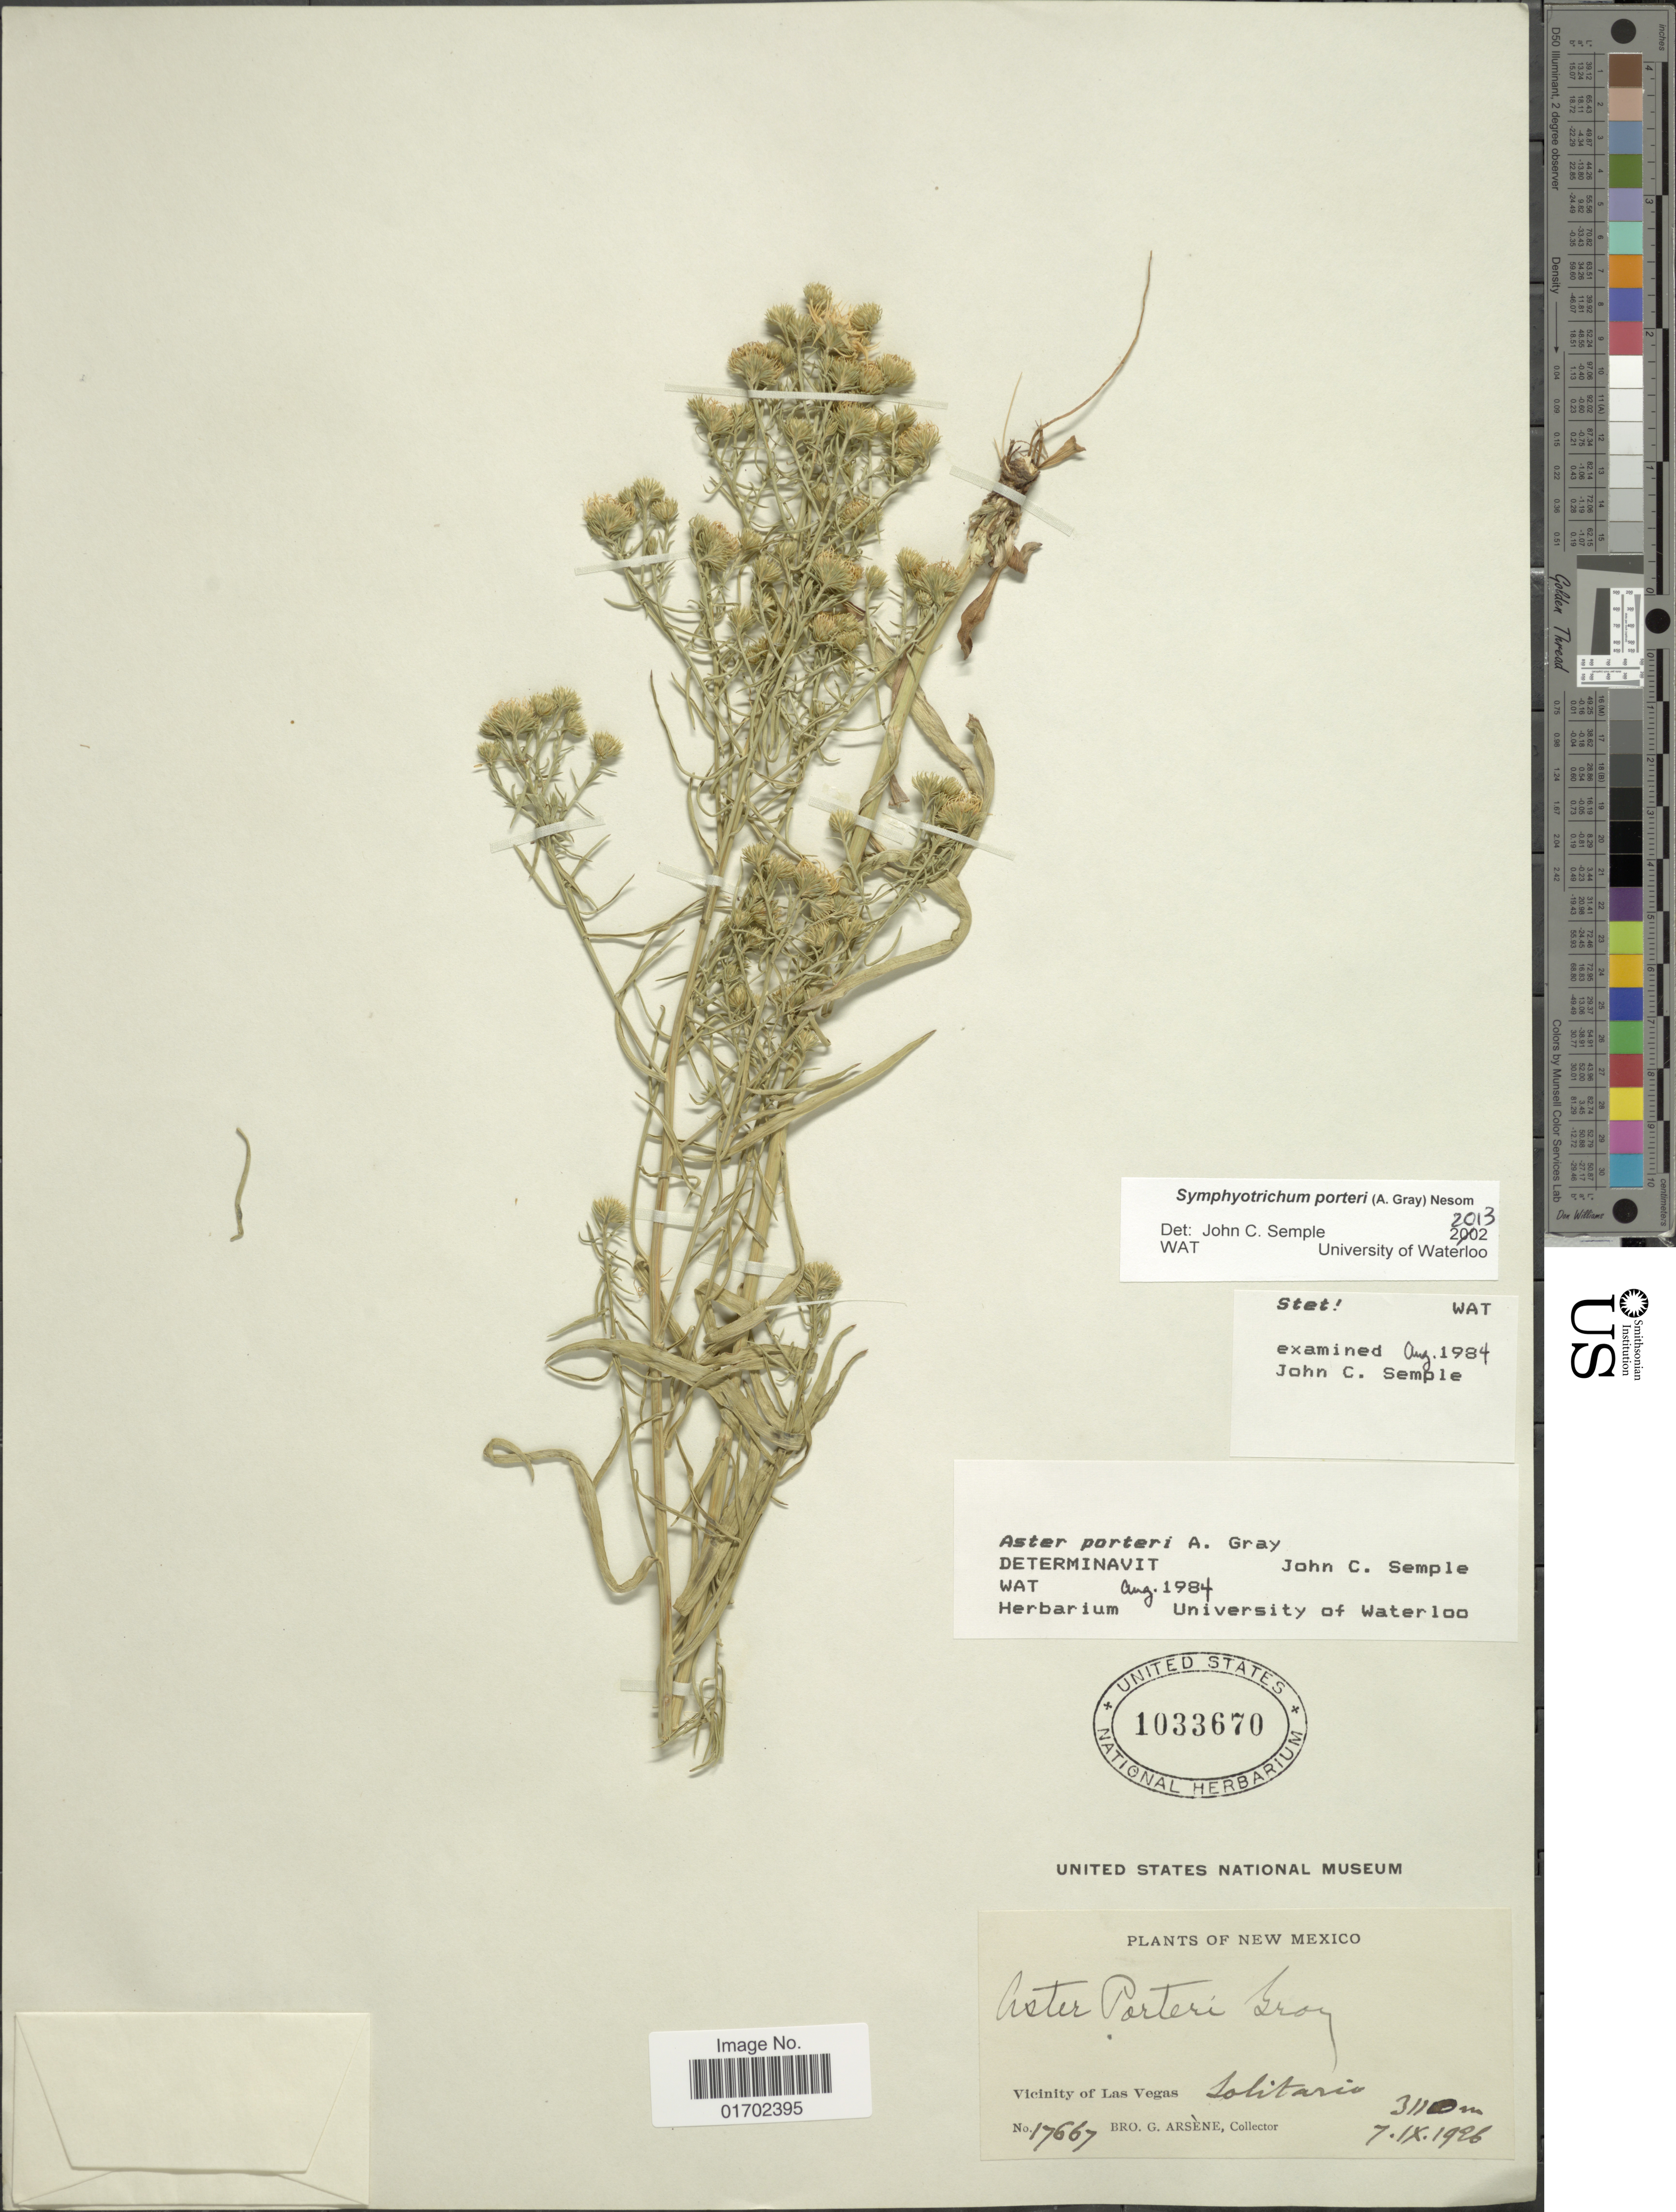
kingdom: Plantae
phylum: Tracheophyta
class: Magnoliopsida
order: Asterales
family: Asteraceae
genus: Symphyotrichum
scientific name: Symphyotrichum porteri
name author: (A. Gray) G.L. Nesom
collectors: Bro. G. Arsène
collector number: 17667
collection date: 1926-09-07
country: United States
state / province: New Mexico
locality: New Mexico. Vicinity of Las Vegas, Solitario.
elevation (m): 3110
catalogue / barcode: US 1033670